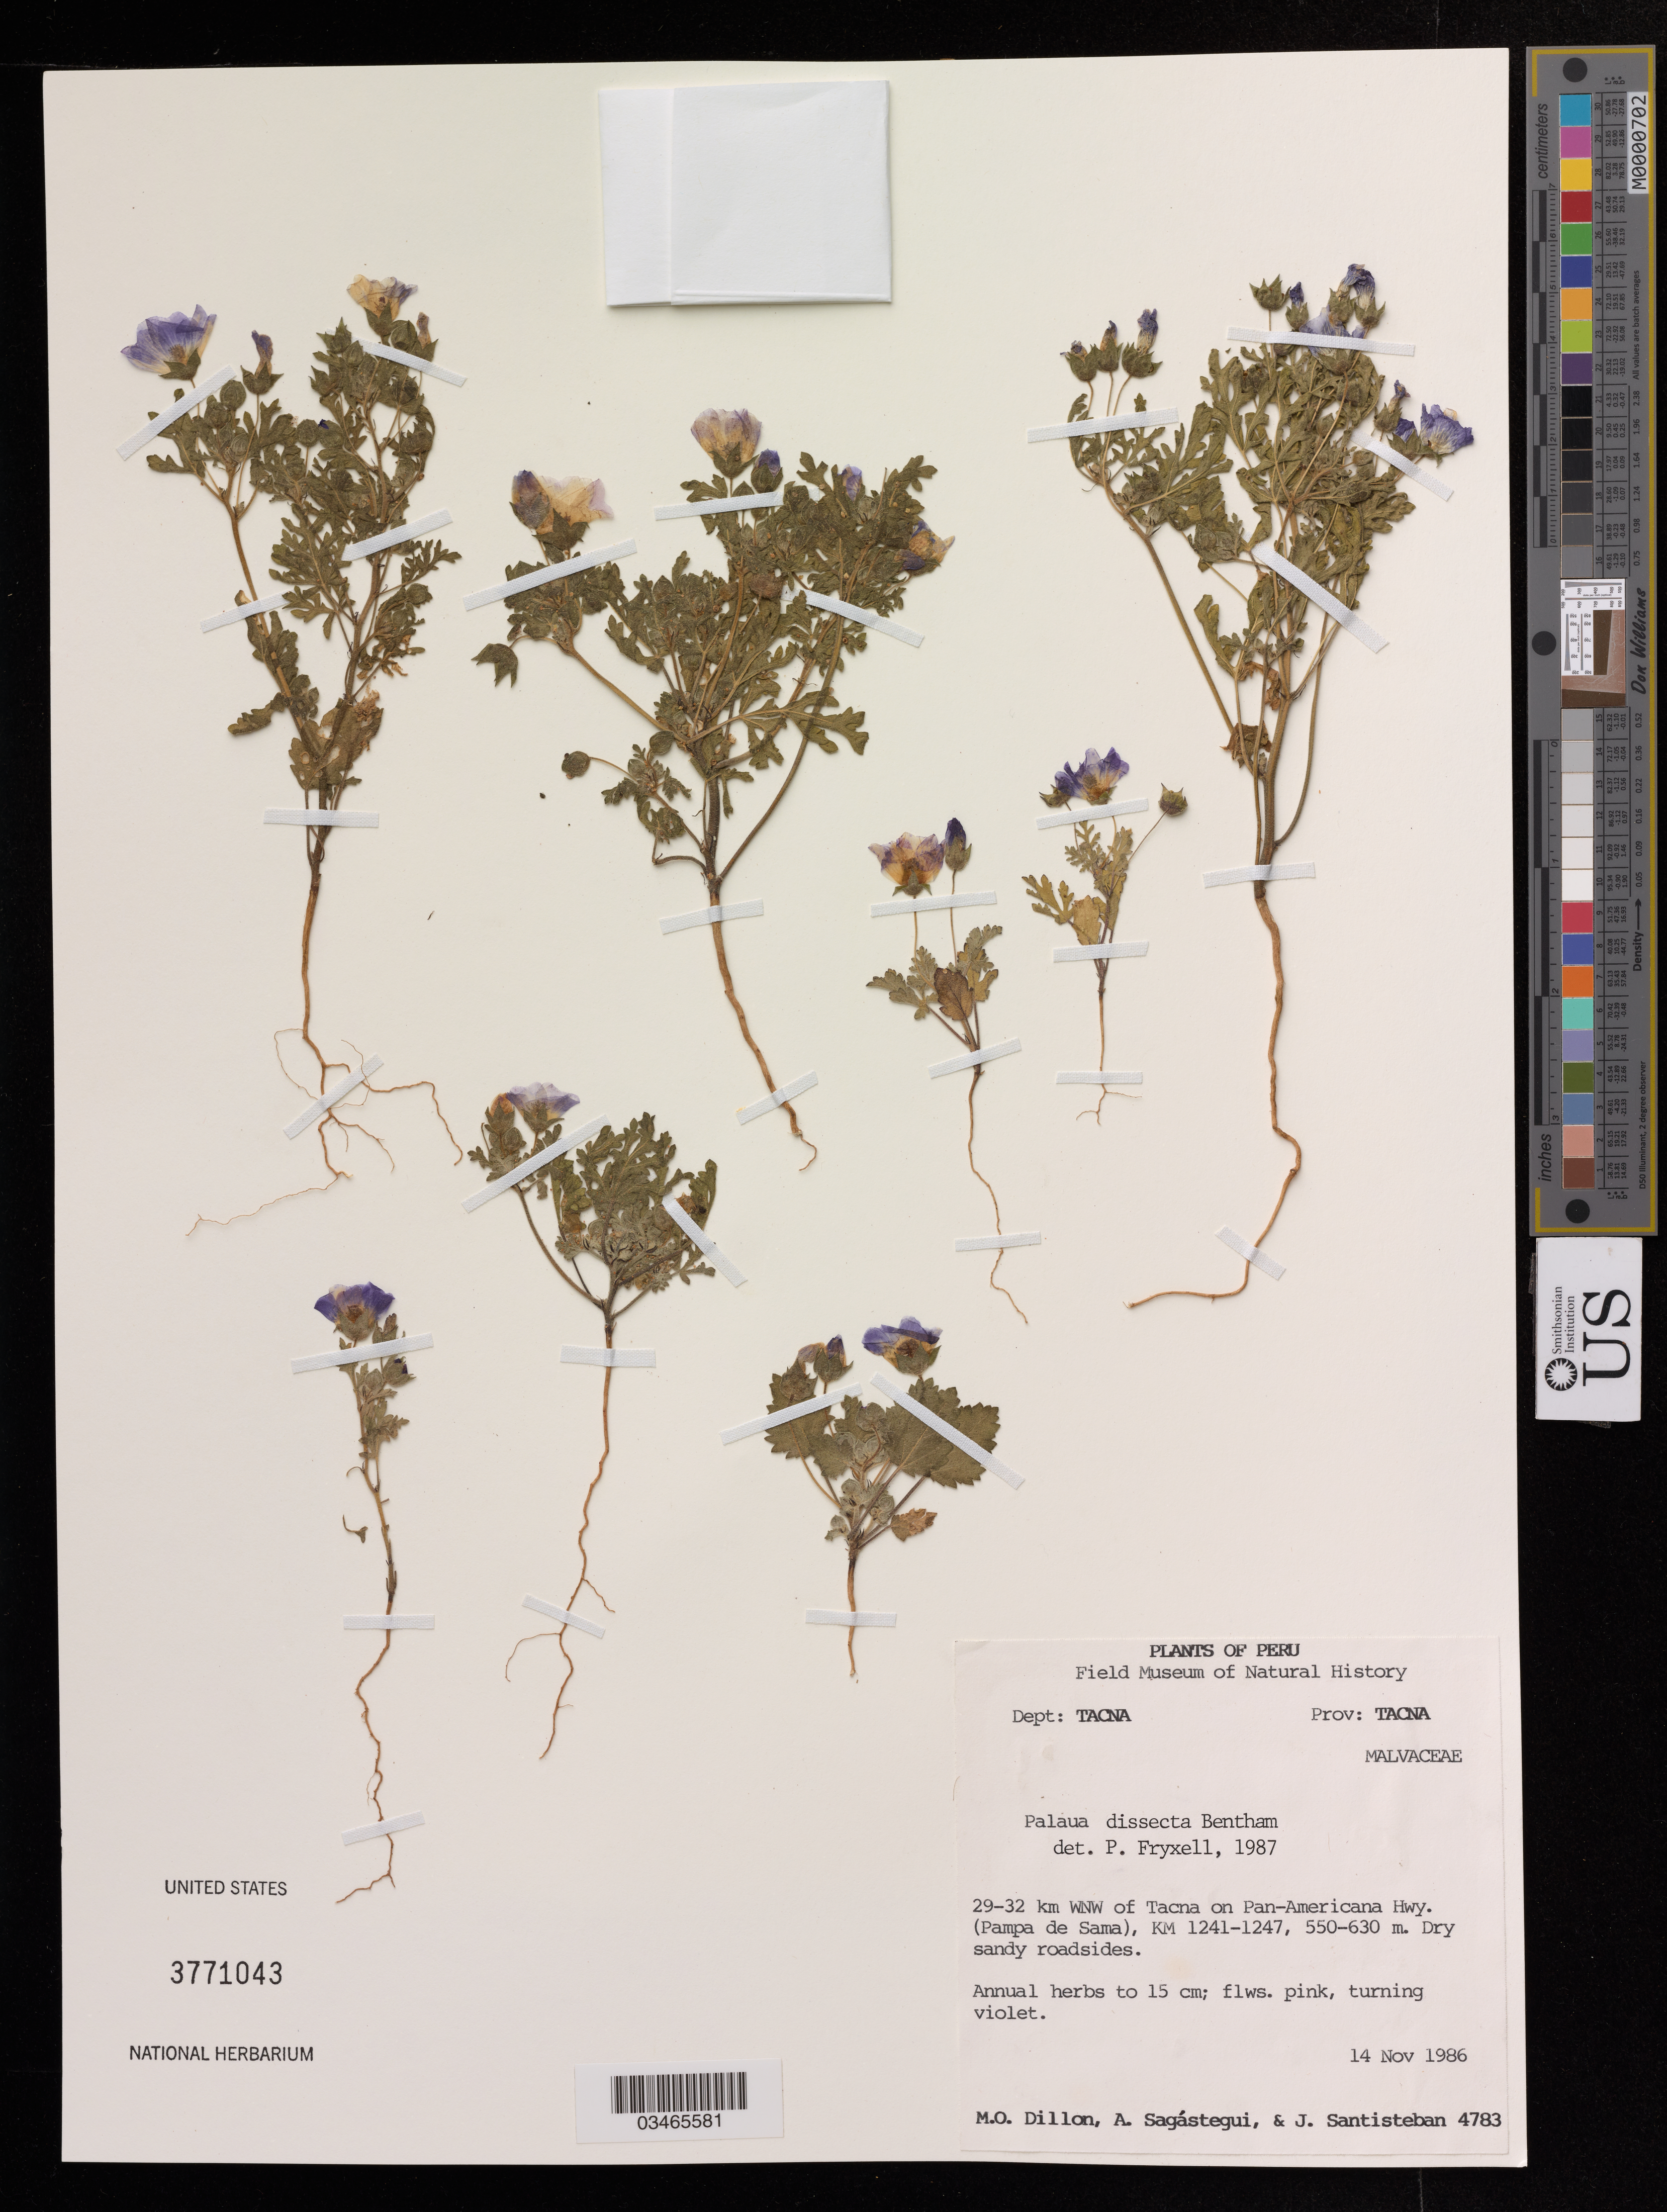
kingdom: Plantae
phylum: Tracheophyta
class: Magnoliopsida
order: Malvales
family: Malvaceae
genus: Palaua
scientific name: Palaua dissecta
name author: Benth.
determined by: Fryxell, Paul A.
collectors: M. O. Dillon, A. Sagastegui & J. Santisteban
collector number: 4783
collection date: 1986-11-14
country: Peru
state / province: Tacna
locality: Dept: Tacna. 29-32 km WNW of Tacna on Pan-American Hwy. (Pampa de Sama), KM 1241-1247.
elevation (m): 550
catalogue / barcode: US 3771043